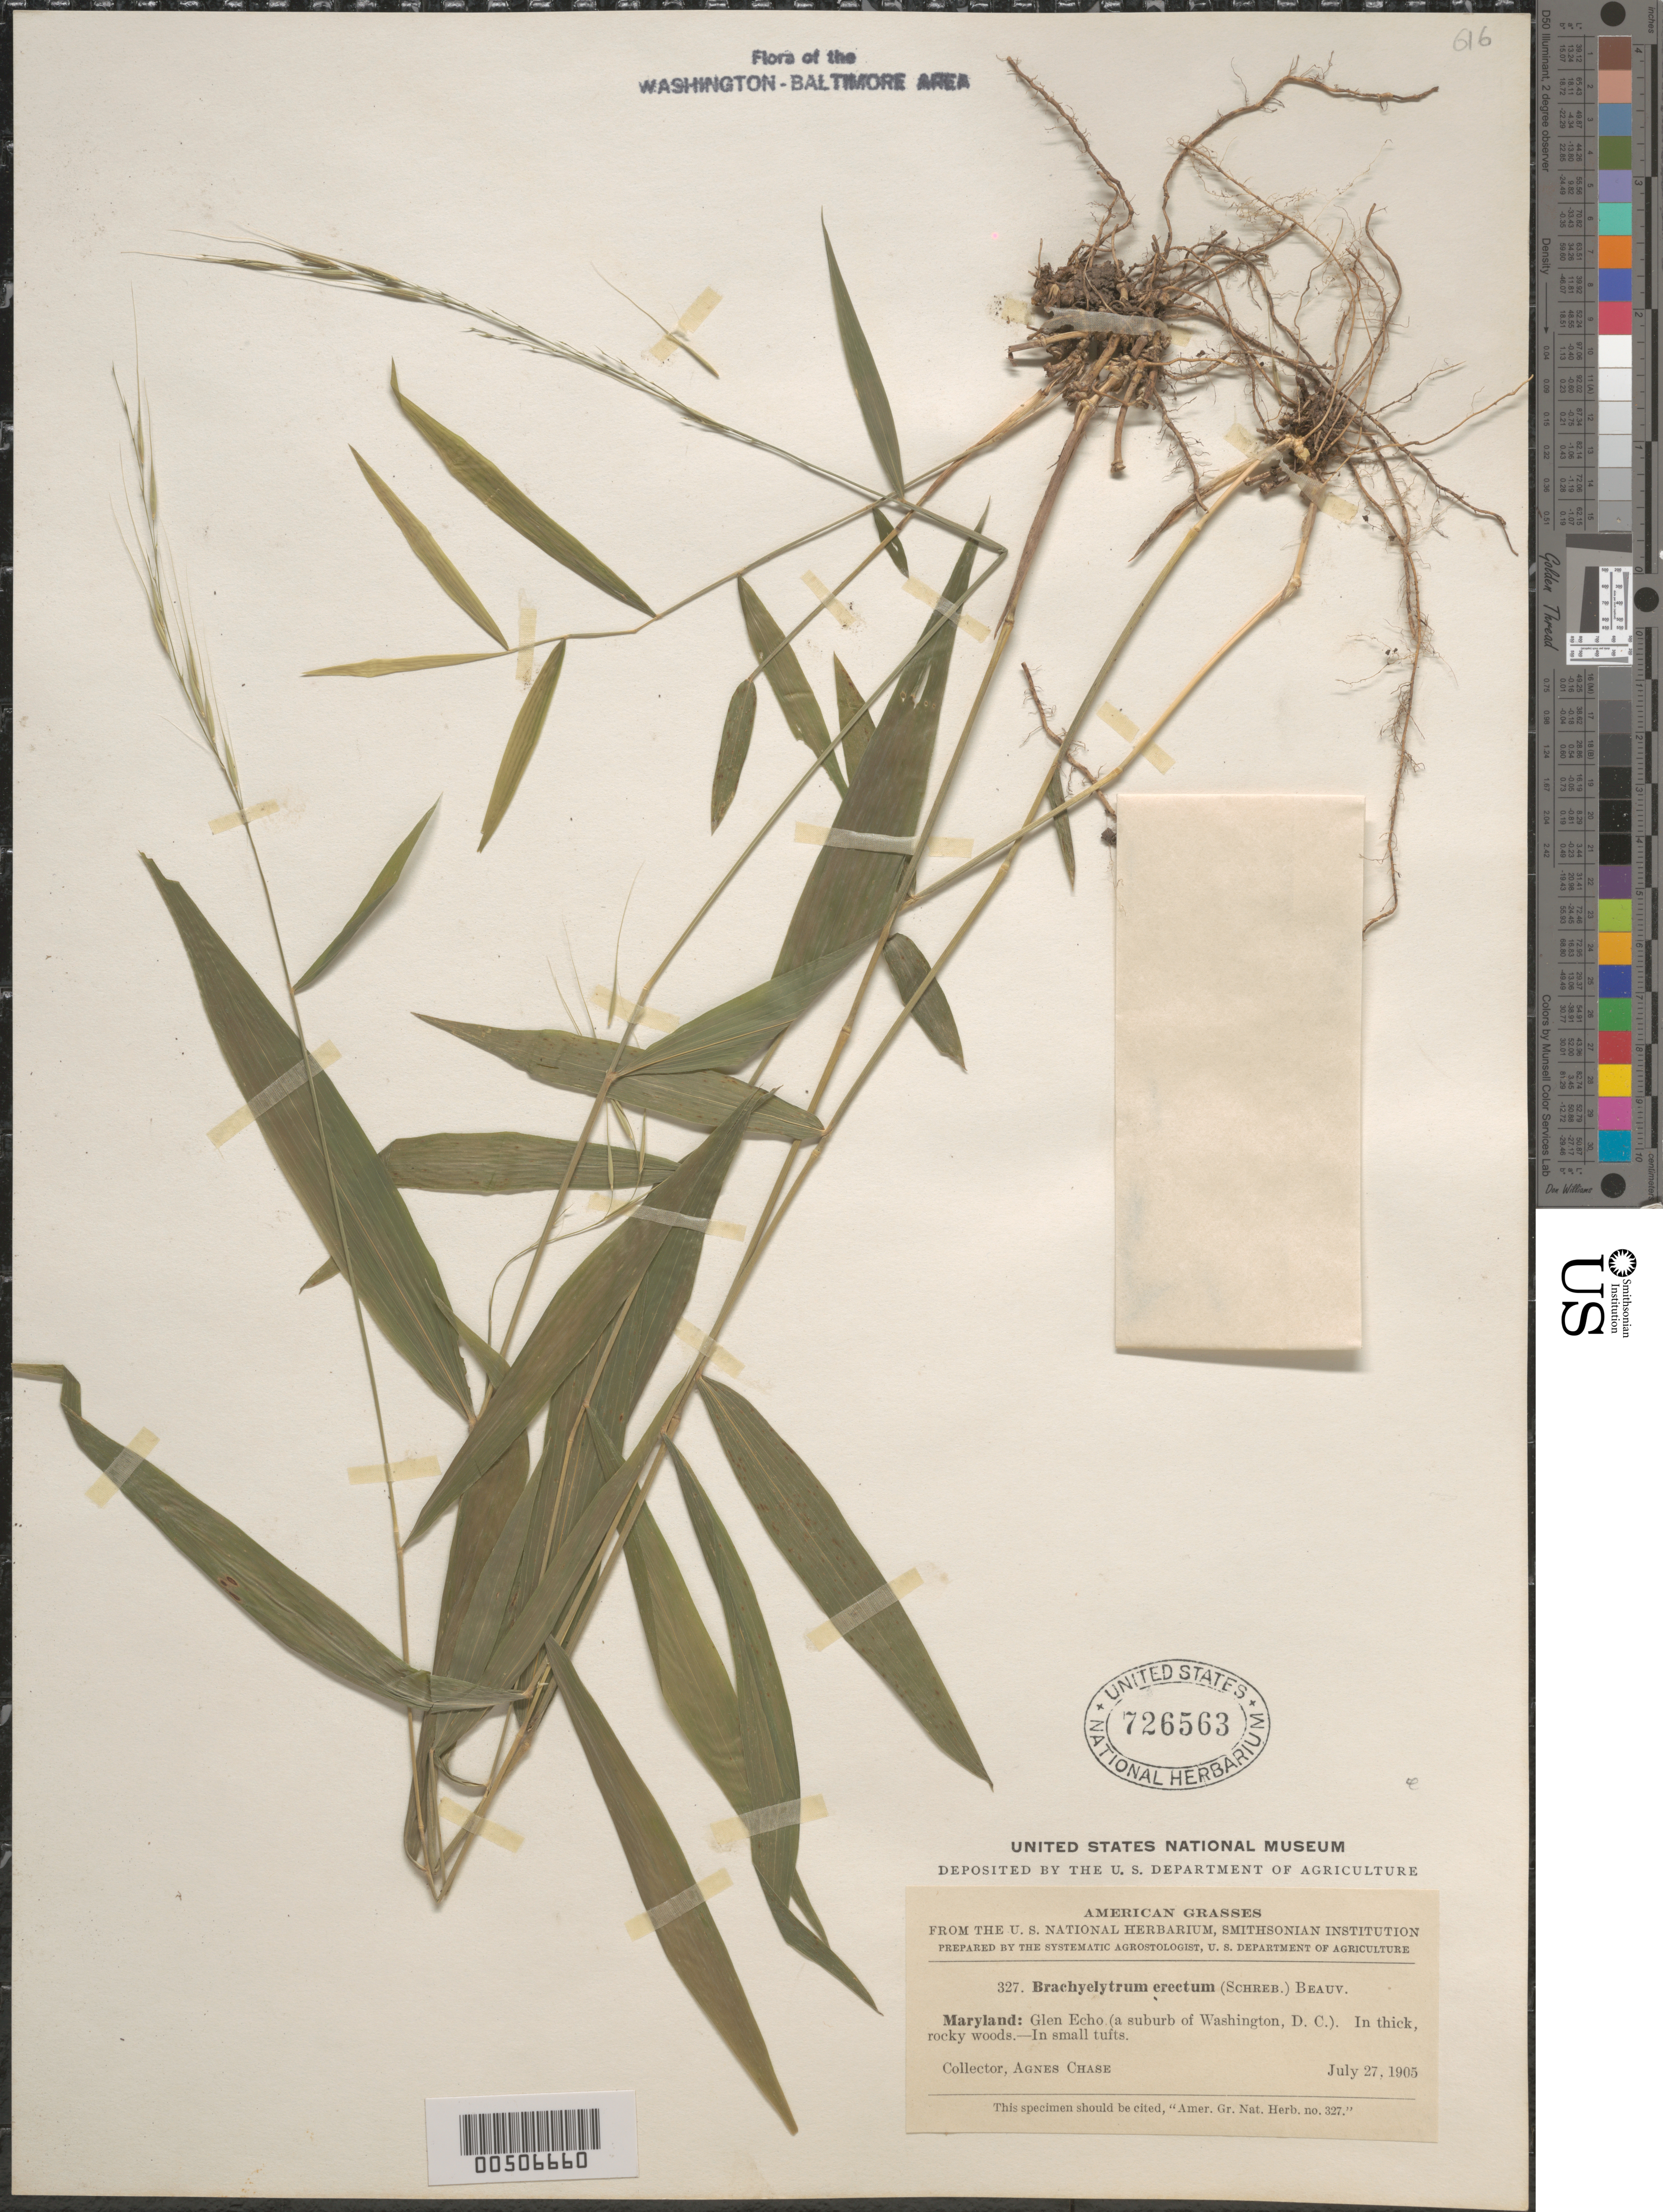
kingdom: Plantae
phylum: Tracheophyta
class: Liliopsida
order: Poales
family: Poaceae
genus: Brachyelytrum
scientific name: Brachyelytrum erectum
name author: (Schreb.) P. Beauv.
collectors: A. Chase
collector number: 327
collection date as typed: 27 Jul 1905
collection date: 1905-07-27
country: United States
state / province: Maryland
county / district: Montgomery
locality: Glen Echo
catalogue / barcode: US 726563